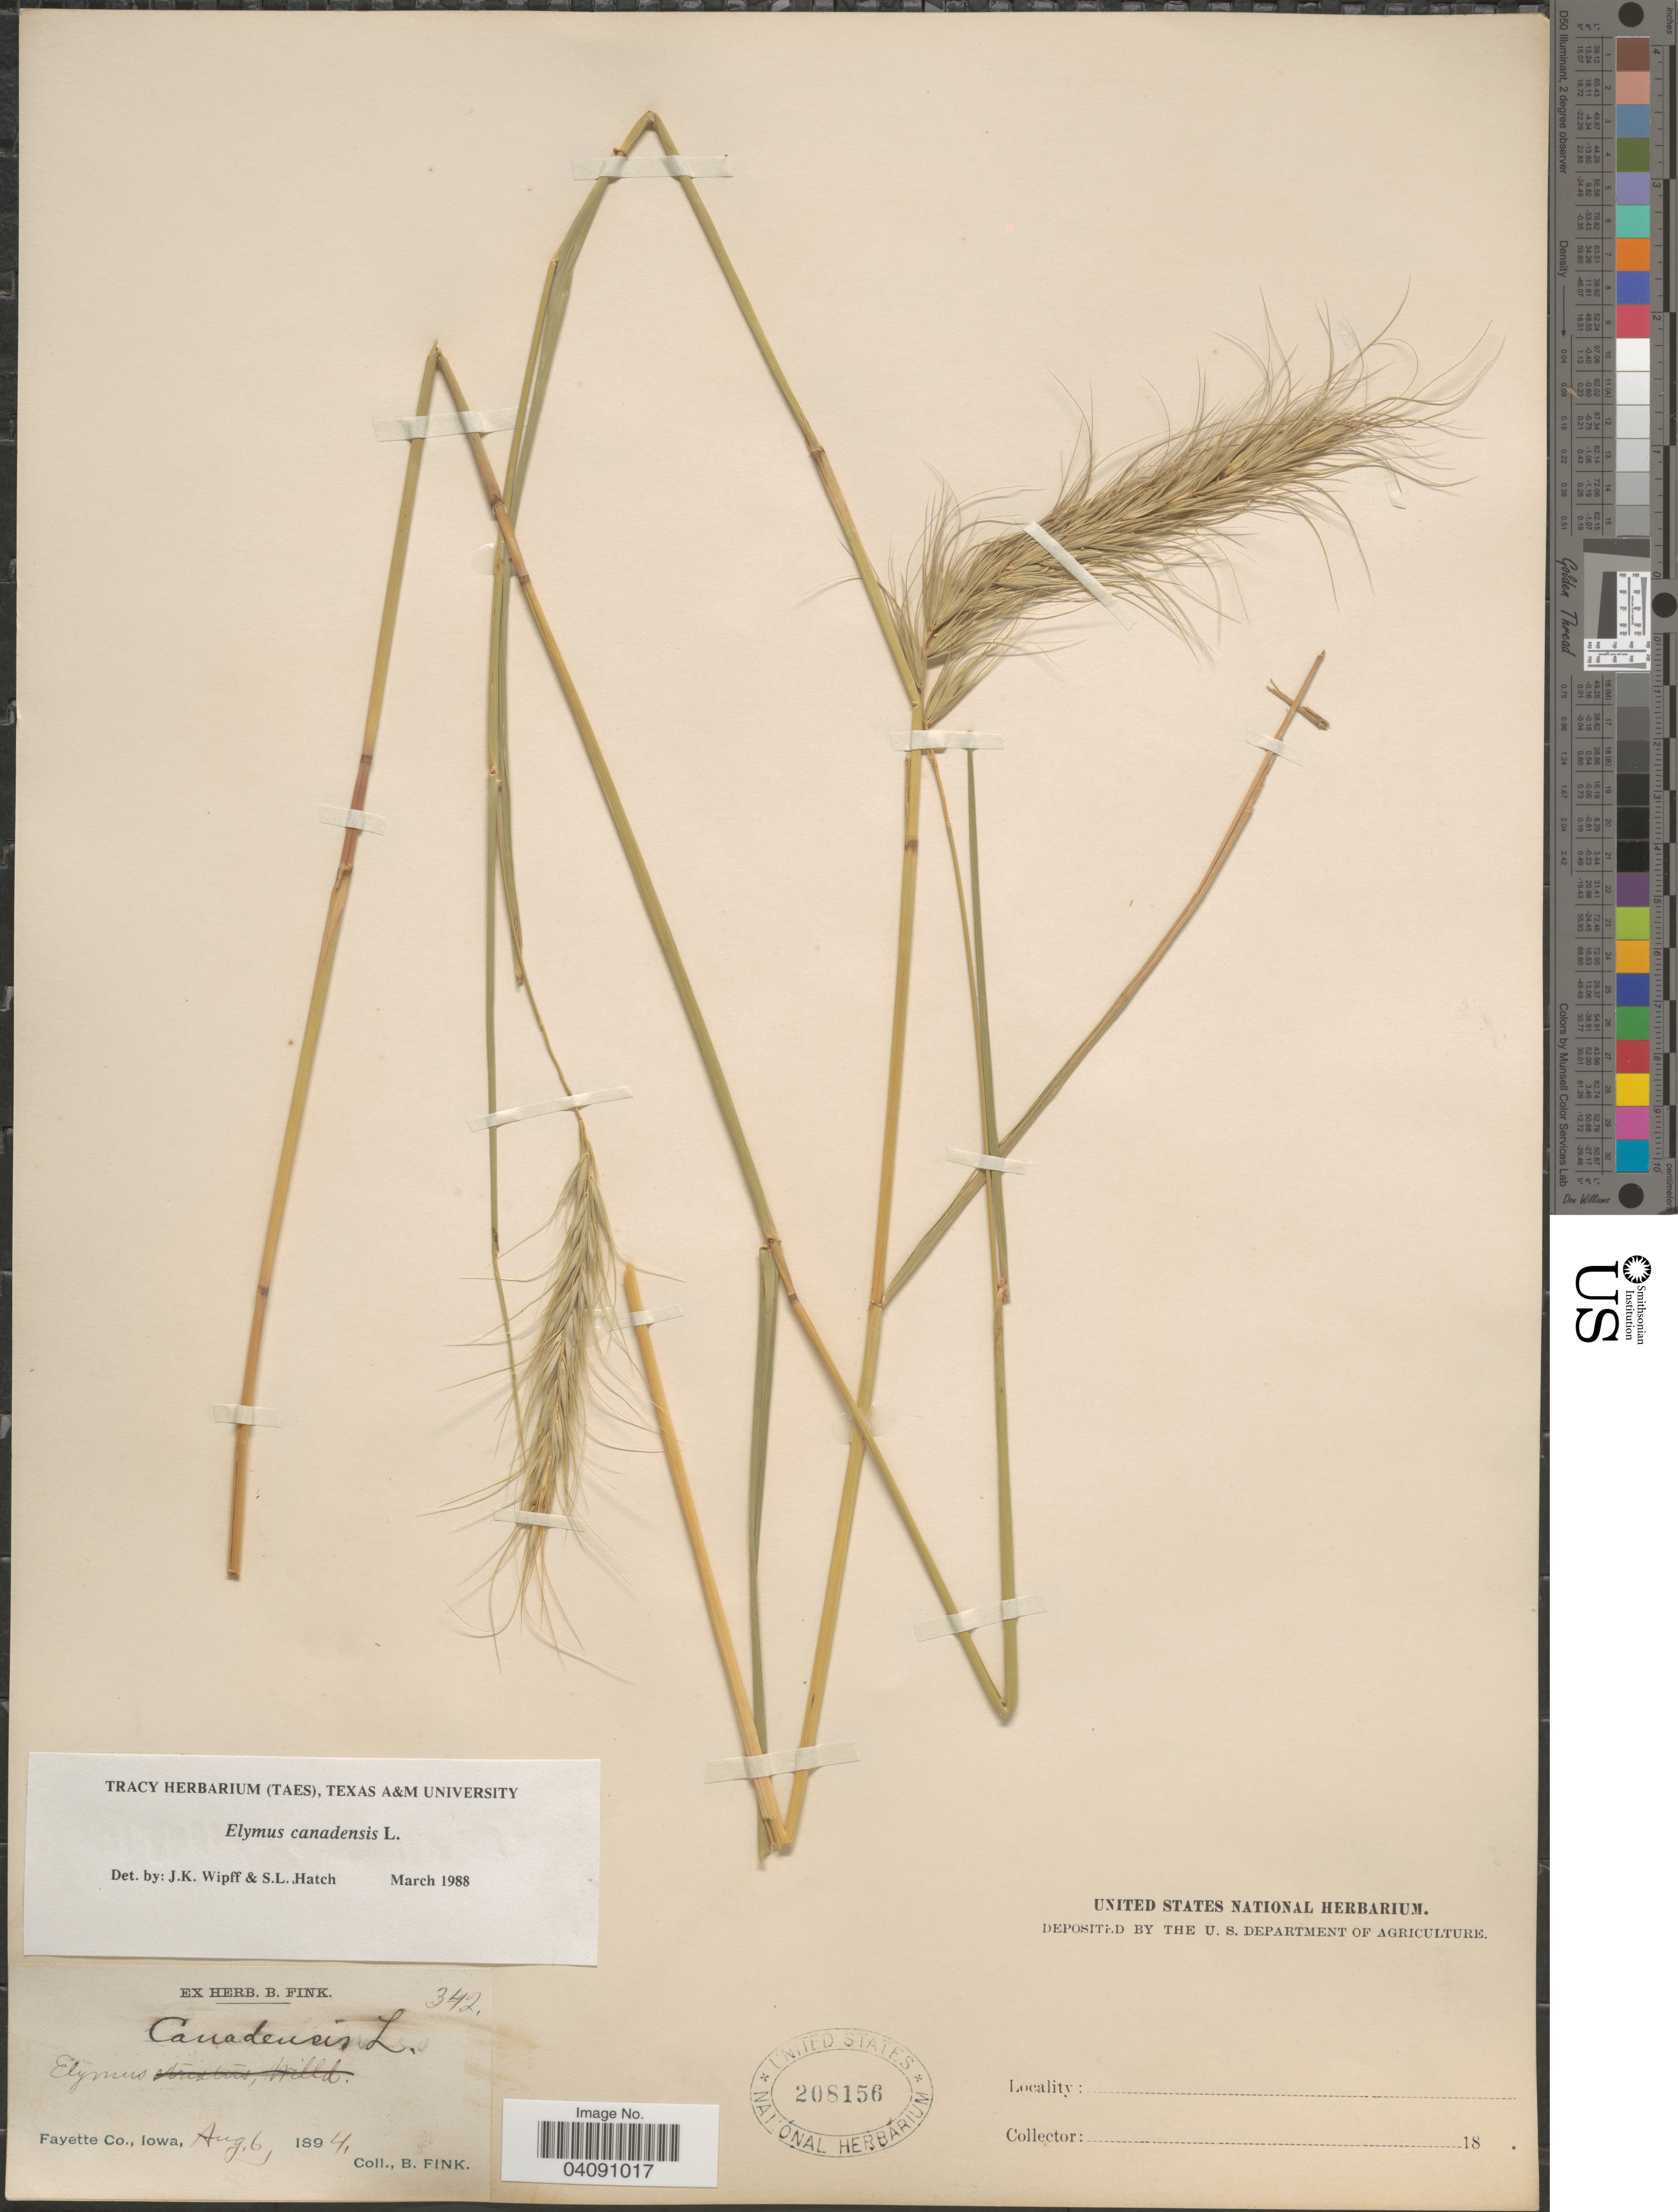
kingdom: Plantae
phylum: Tracheophyta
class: Liliopsida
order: Poales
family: Poaceae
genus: Elymus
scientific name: Elymus canadensis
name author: L.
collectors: B. Fink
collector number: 342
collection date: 1894-08-06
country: United States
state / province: Iowa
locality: Fayette Co.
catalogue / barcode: US 208156